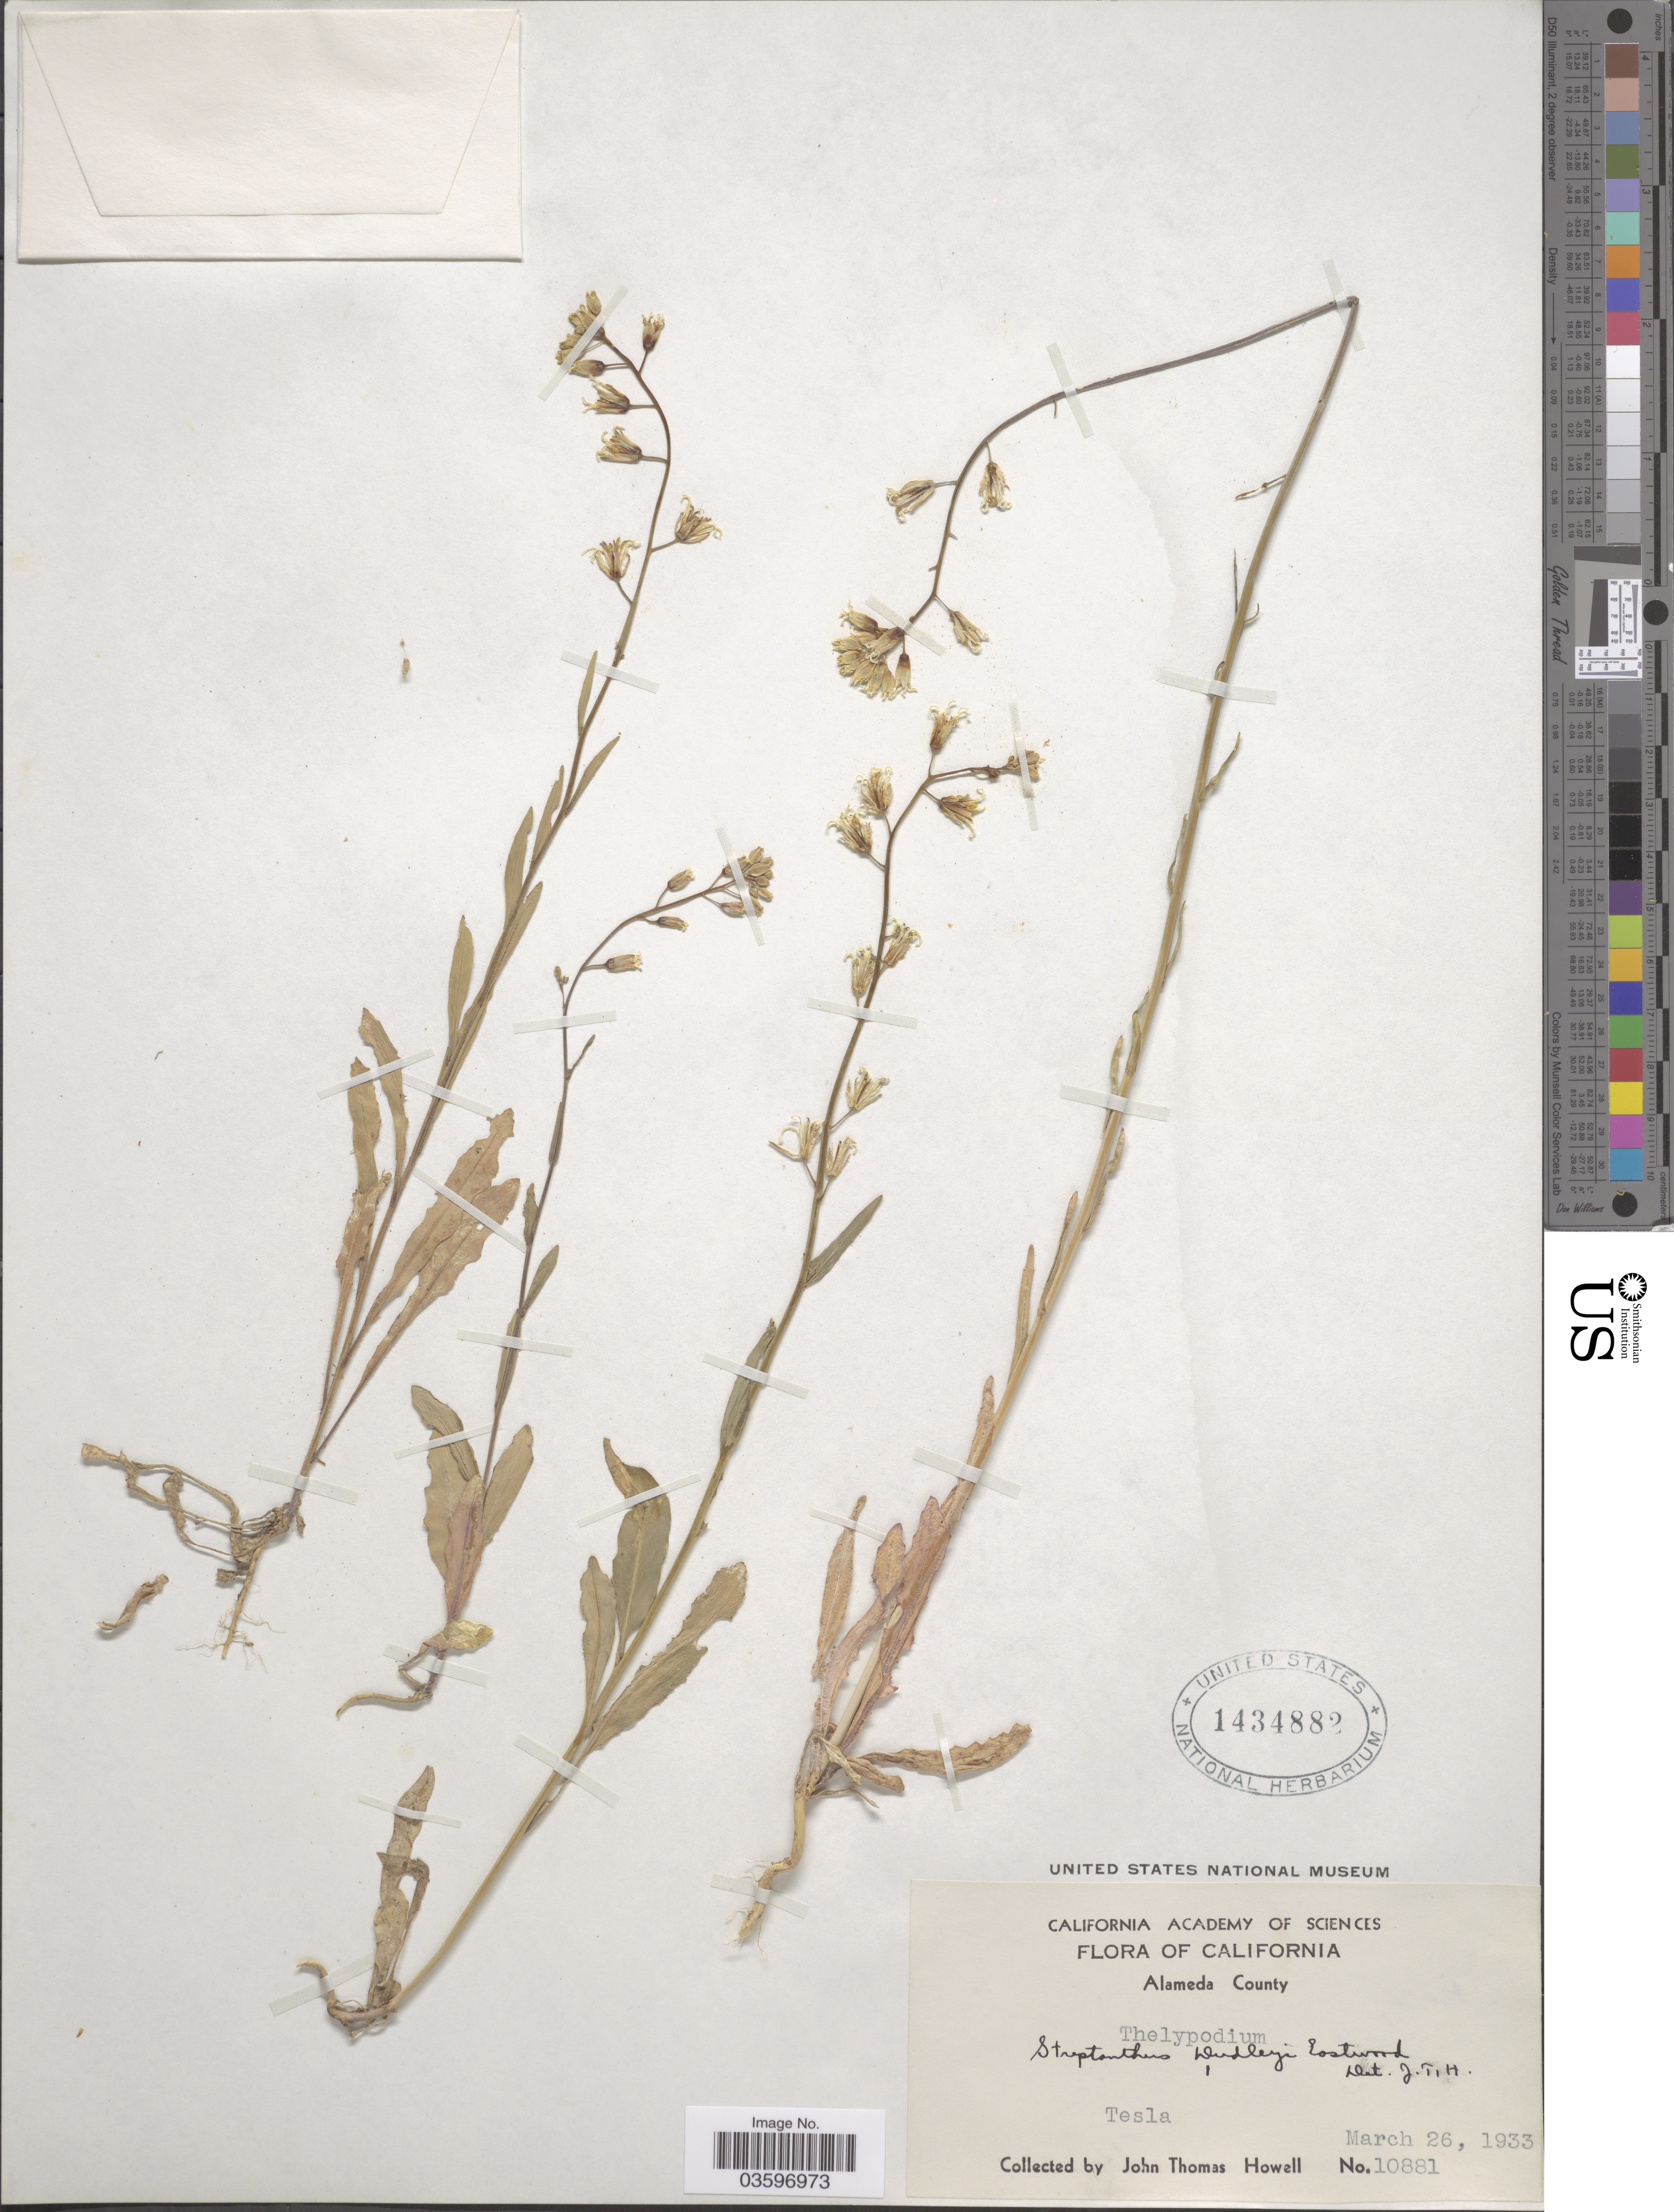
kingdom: Plantae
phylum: Tracheophyta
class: Magnoliopsida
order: Brassicales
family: Brassicaceae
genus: Caulanthus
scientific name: Caulanthus flavescens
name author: (Hook.) Payson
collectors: J. T. Howell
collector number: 10881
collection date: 1933-03-26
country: United States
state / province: California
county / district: Alameda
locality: Alameda County. Tesla.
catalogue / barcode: US 1434882